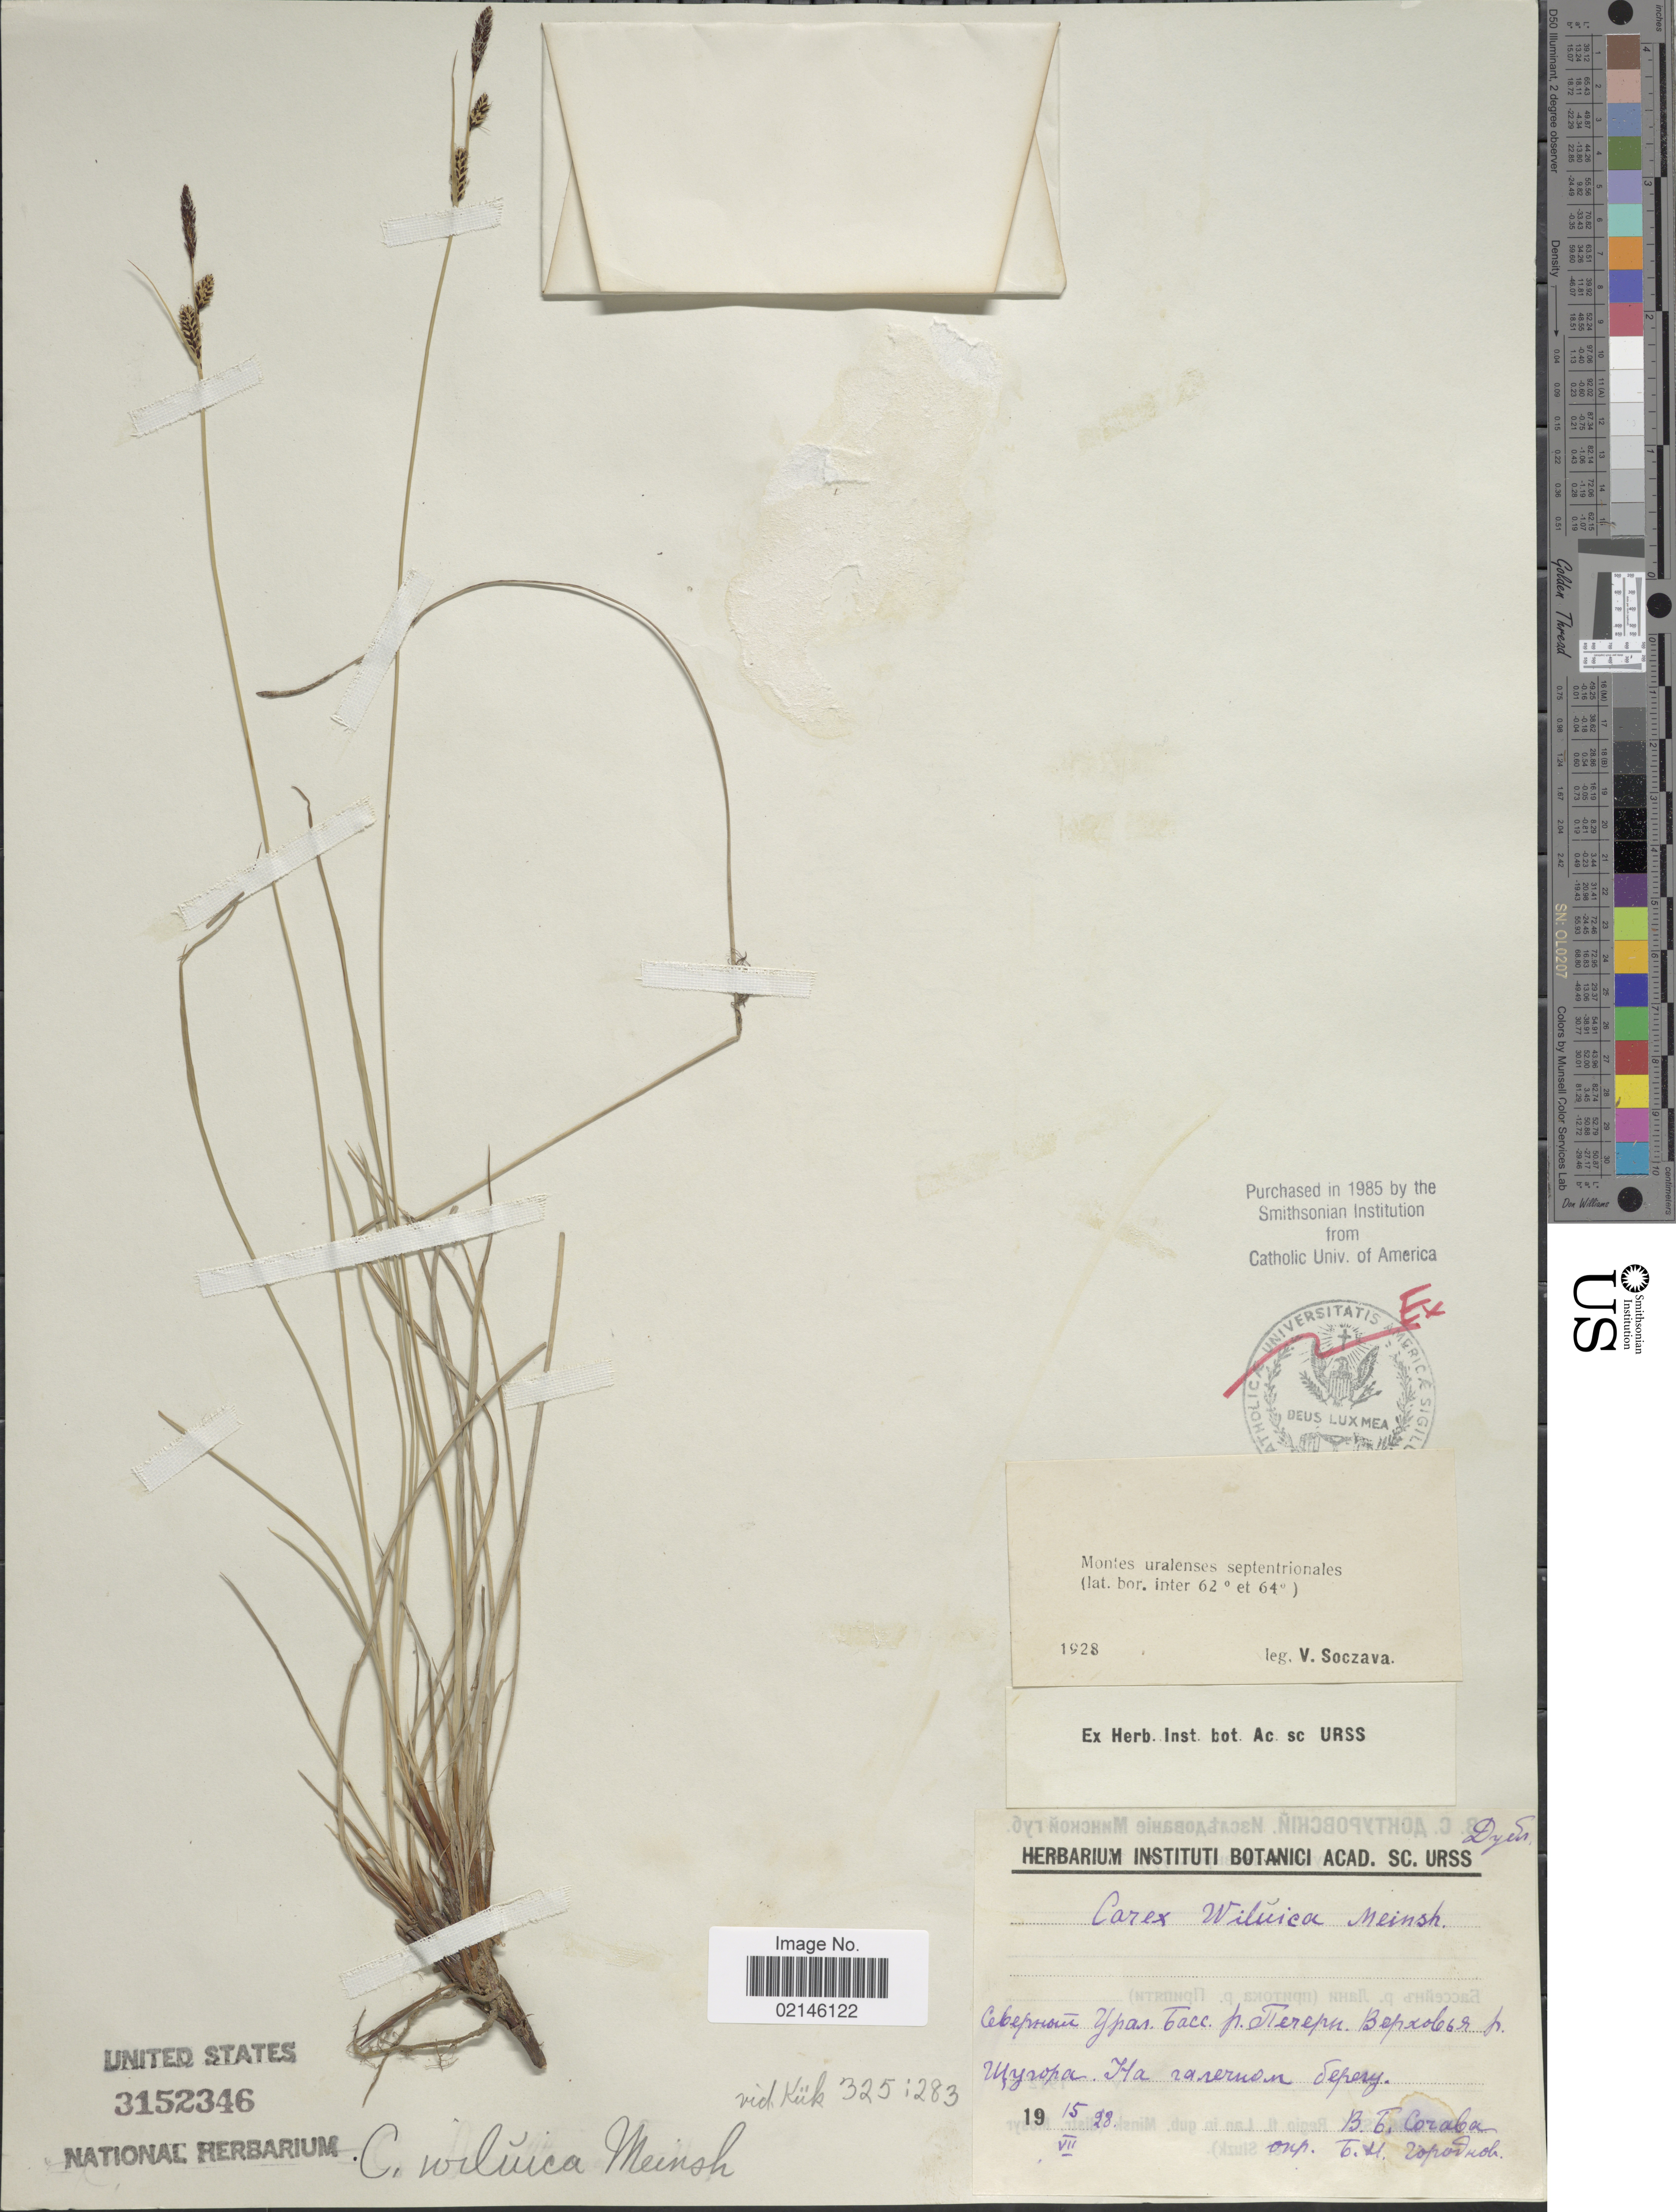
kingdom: Plantae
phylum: Tracheophyta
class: Liliopsida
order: Poales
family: Cyperaceae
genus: Carex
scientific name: Carex wiluica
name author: Meinsh.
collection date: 1928-07-15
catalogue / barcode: US 3152346